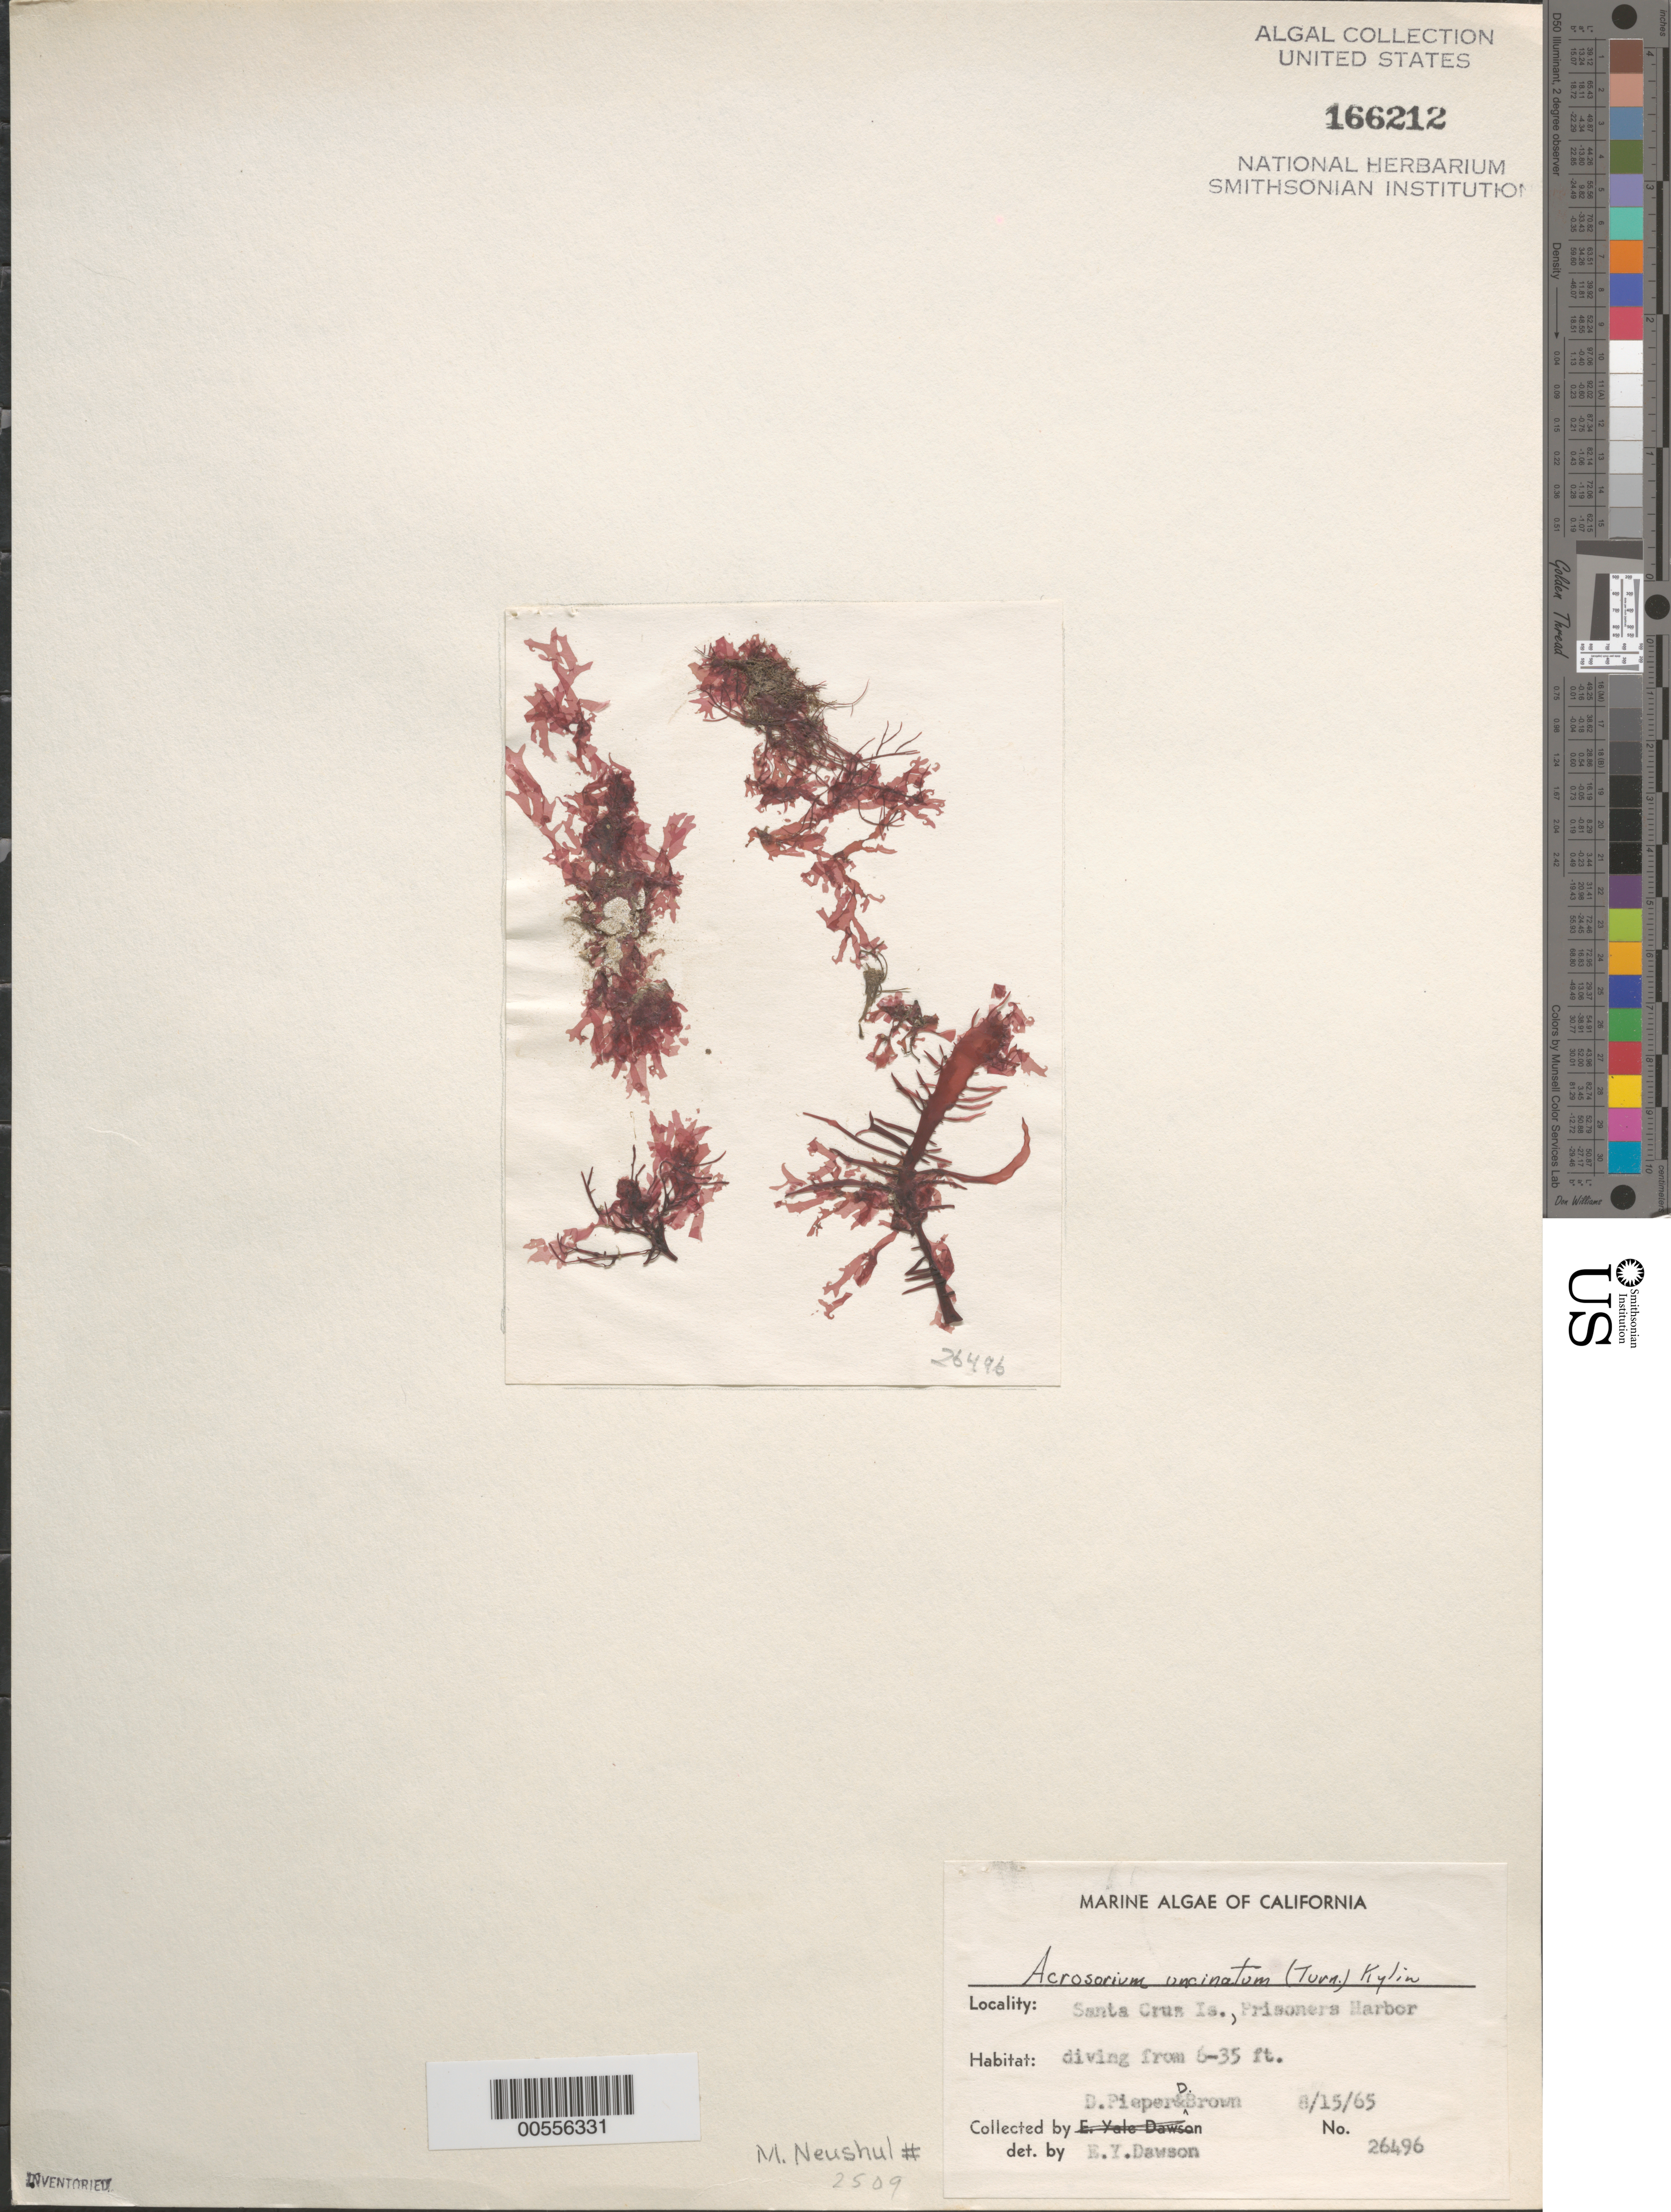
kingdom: Plantae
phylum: Rhodophyta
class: Florideophyceae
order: Ceramiales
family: Delesseriaceae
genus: Acrosorium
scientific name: Acrosorium uncinatum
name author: (D. Turner) Kylin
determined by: Dawson, E. Y.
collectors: D. Pieper & D. Brown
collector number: EYD 26496 & NEUSHUL 2509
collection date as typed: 15 Aug 1965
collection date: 1965-08-15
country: United States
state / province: California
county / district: Santa Barbara ;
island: Santa Cruz Island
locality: Prisoners Harbor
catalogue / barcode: US 166212